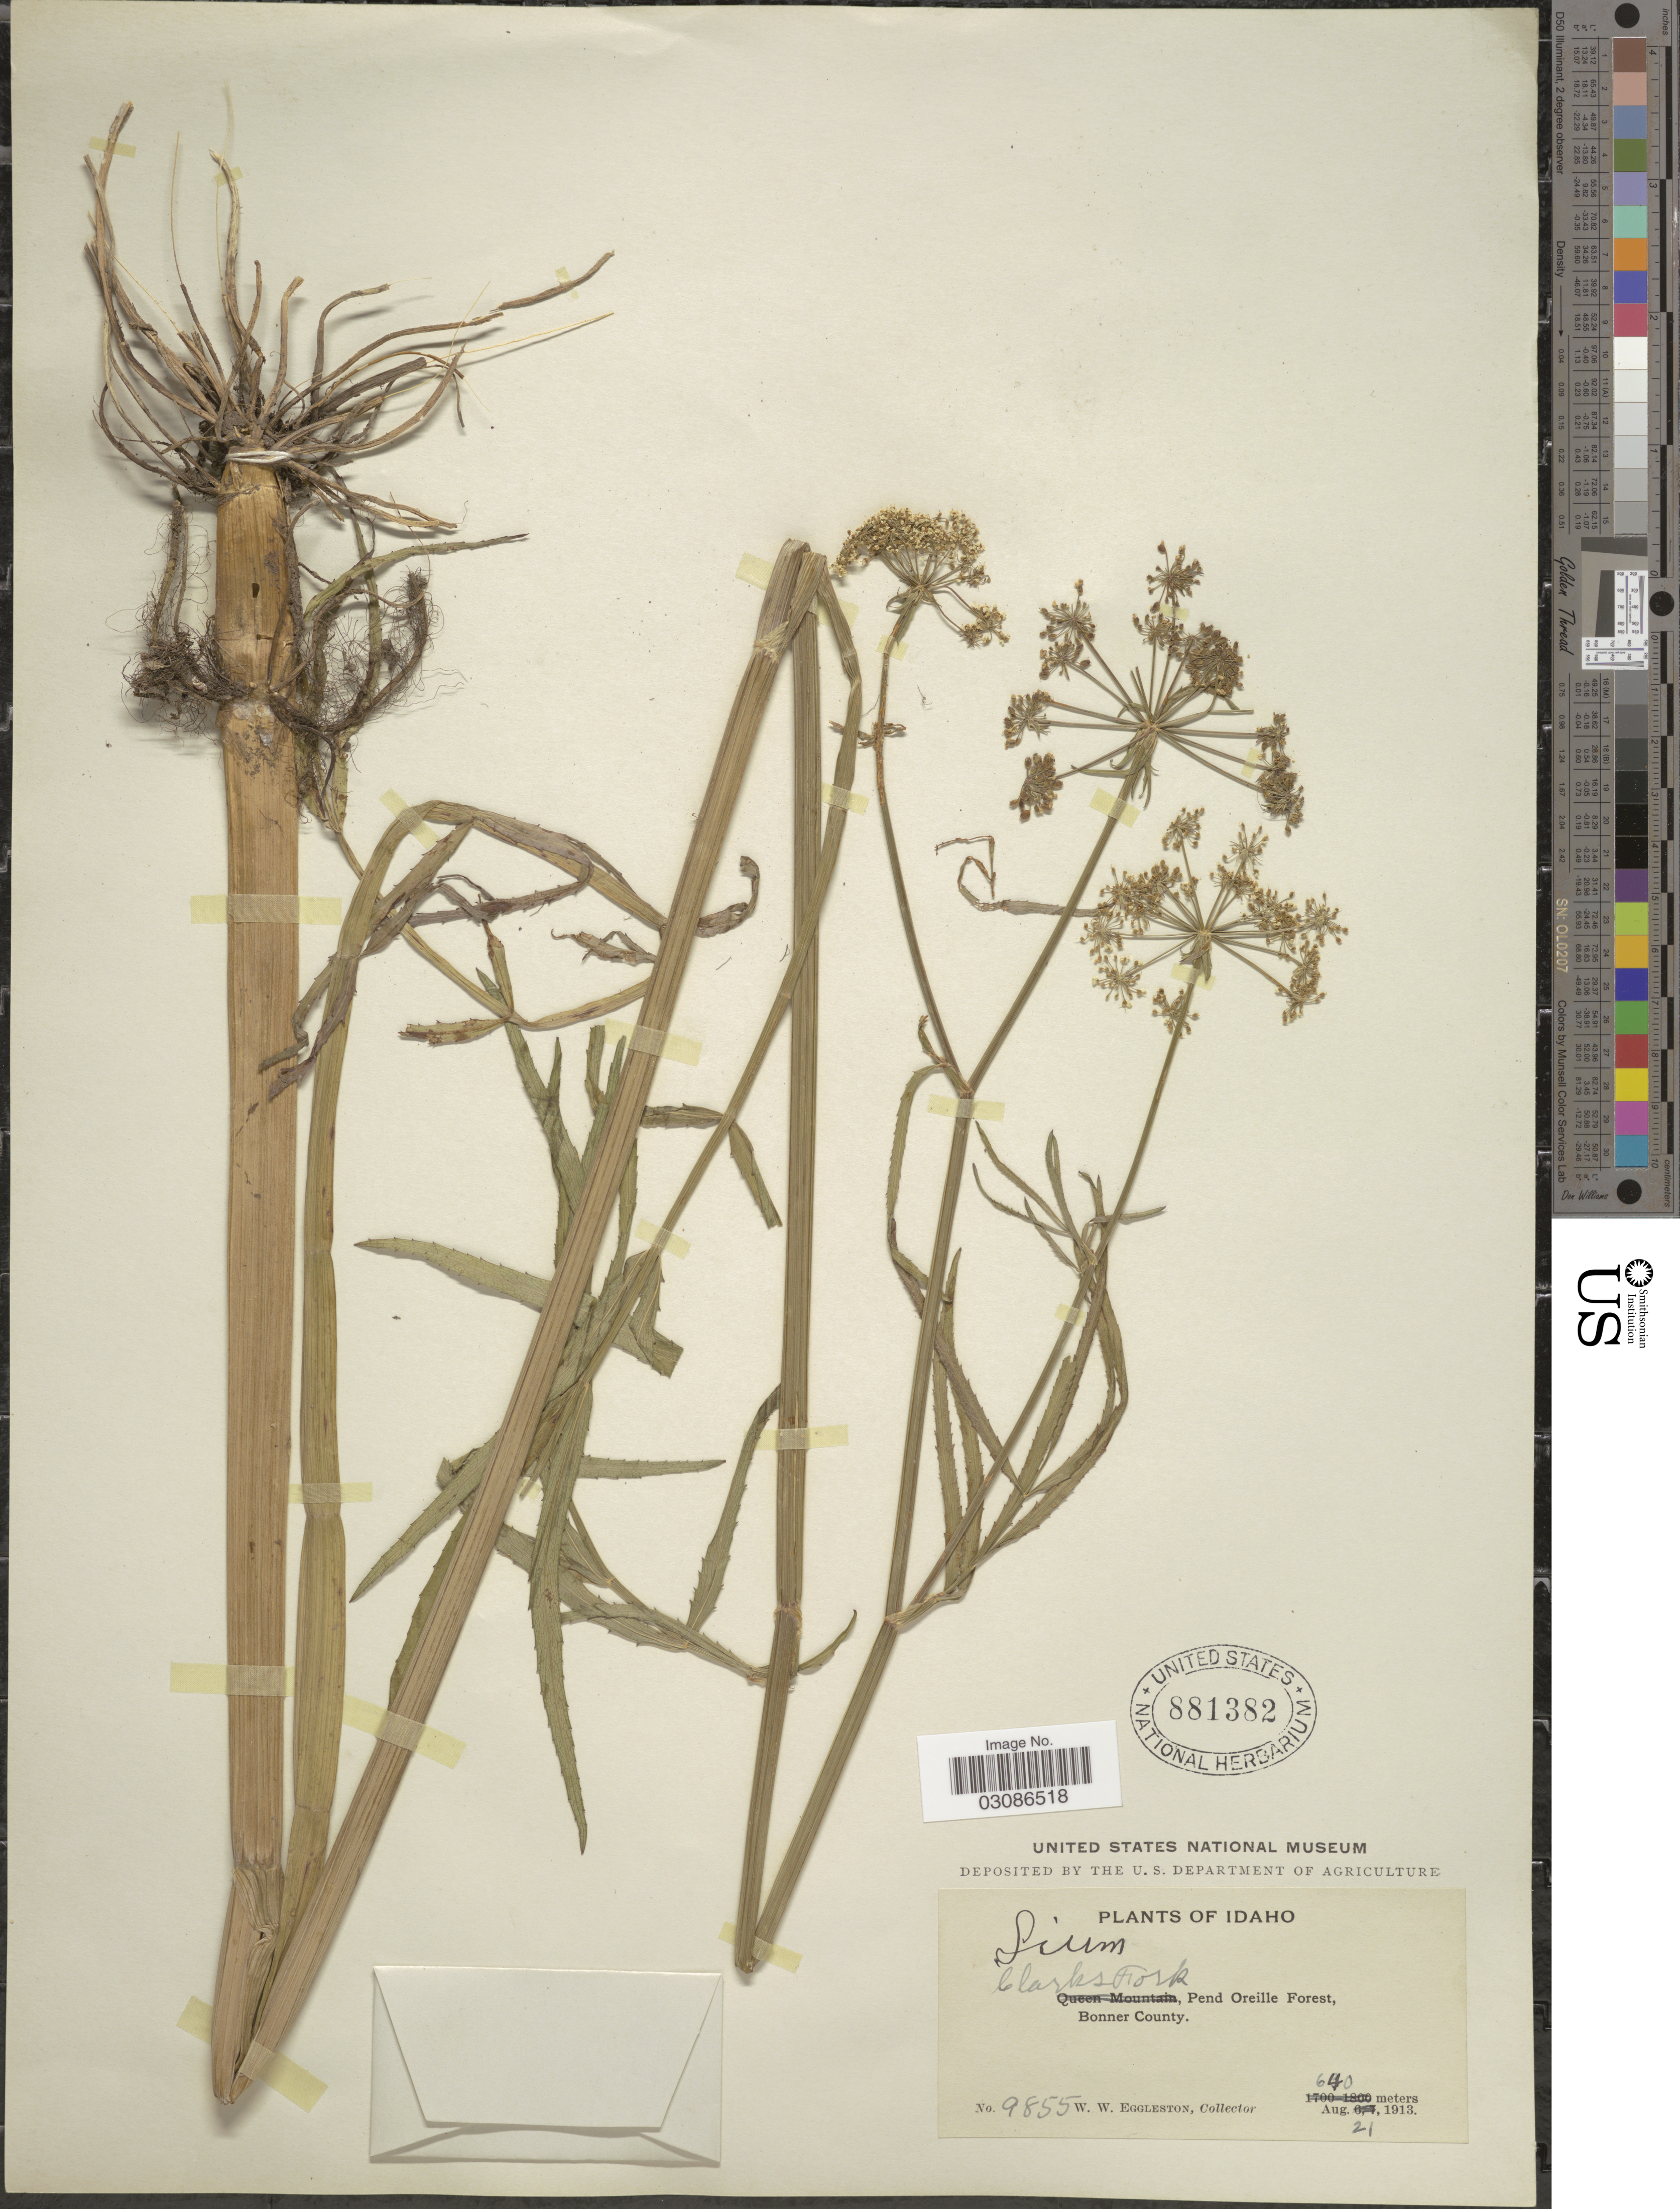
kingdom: Plantae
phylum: Tracheophyta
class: Magnoliopsida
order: Apiales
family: Apiaceae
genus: Sium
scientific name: Sium suave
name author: Walter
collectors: W. W. Eggleston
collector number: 9855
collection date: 1913-08-21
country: United States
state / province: Idaho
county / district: Bonner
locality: Clarks Fork, Pend Oreille Forest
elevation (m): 640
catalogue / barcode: US 881382